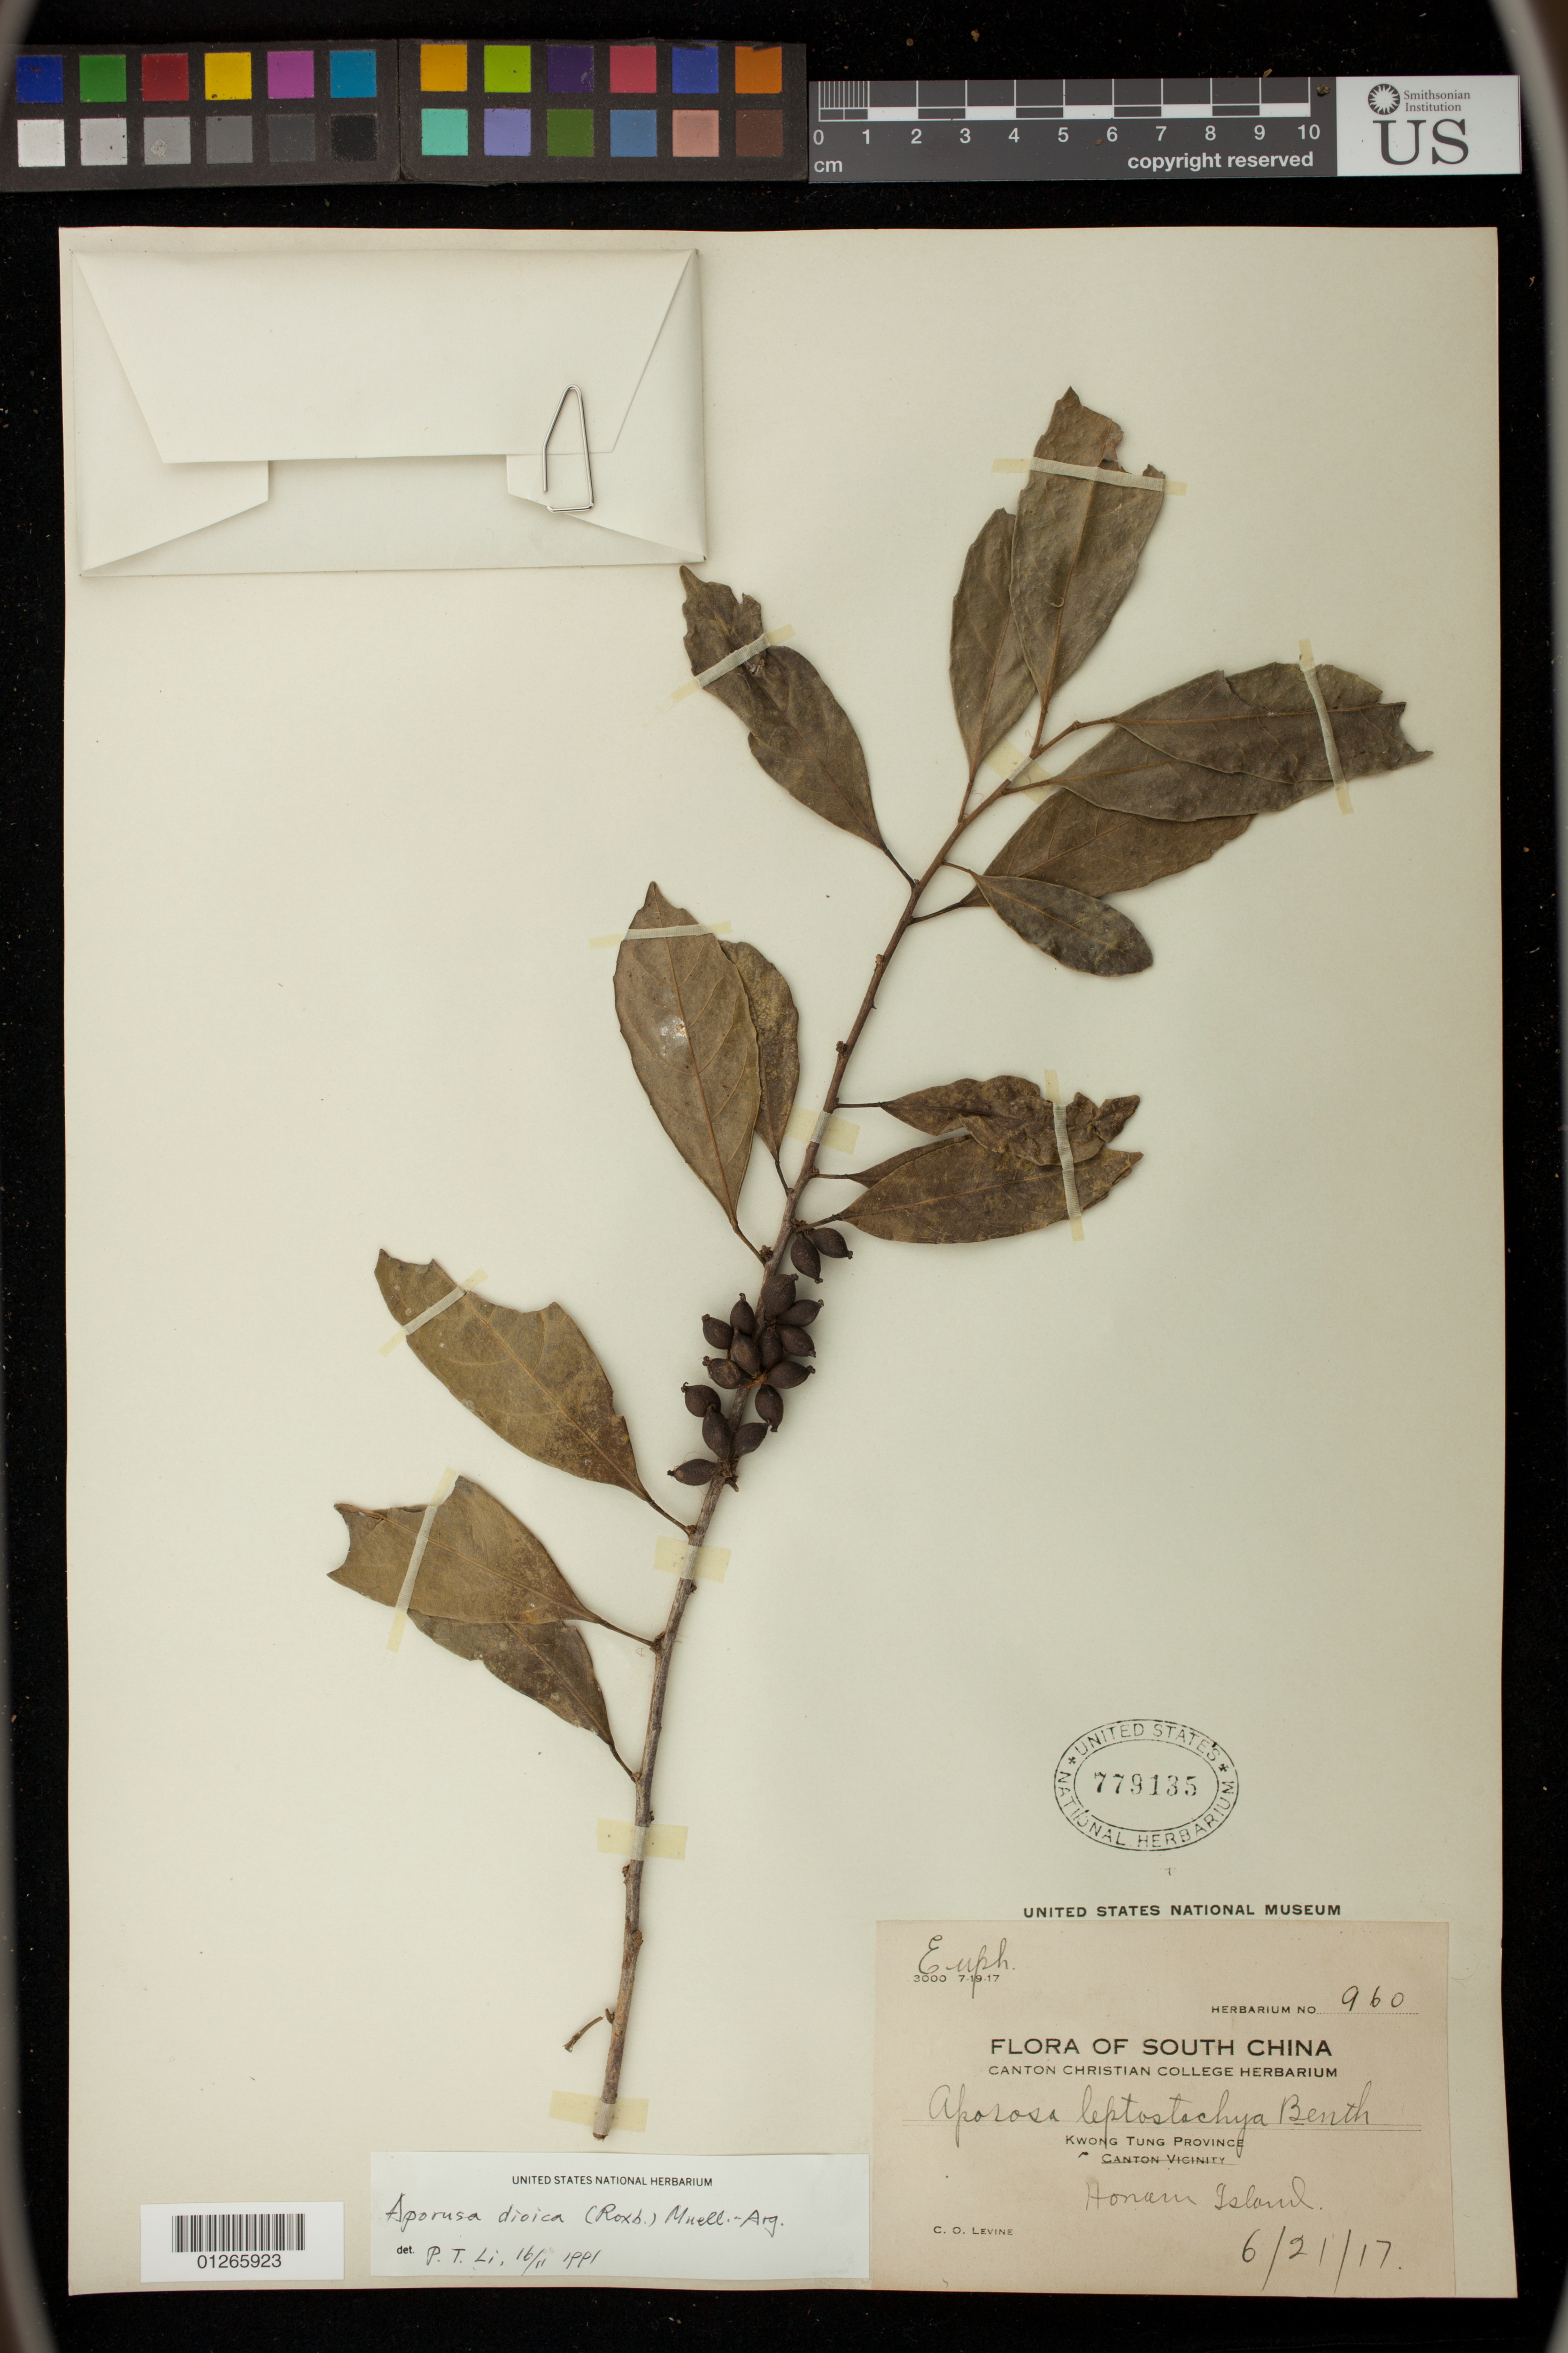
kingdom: Plantae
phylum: Tracheophyta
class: Magnoliopsida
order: Malpighiales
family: Phyllanthaceae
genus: Aporosa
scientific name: Aporosa octandra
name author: (Buch.-Ham. & D. Don) Vickery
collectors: C. O. Levine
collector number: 960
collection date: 1917-06-21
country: China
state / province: Guangdong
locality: Honam Island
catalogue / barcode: US 779135